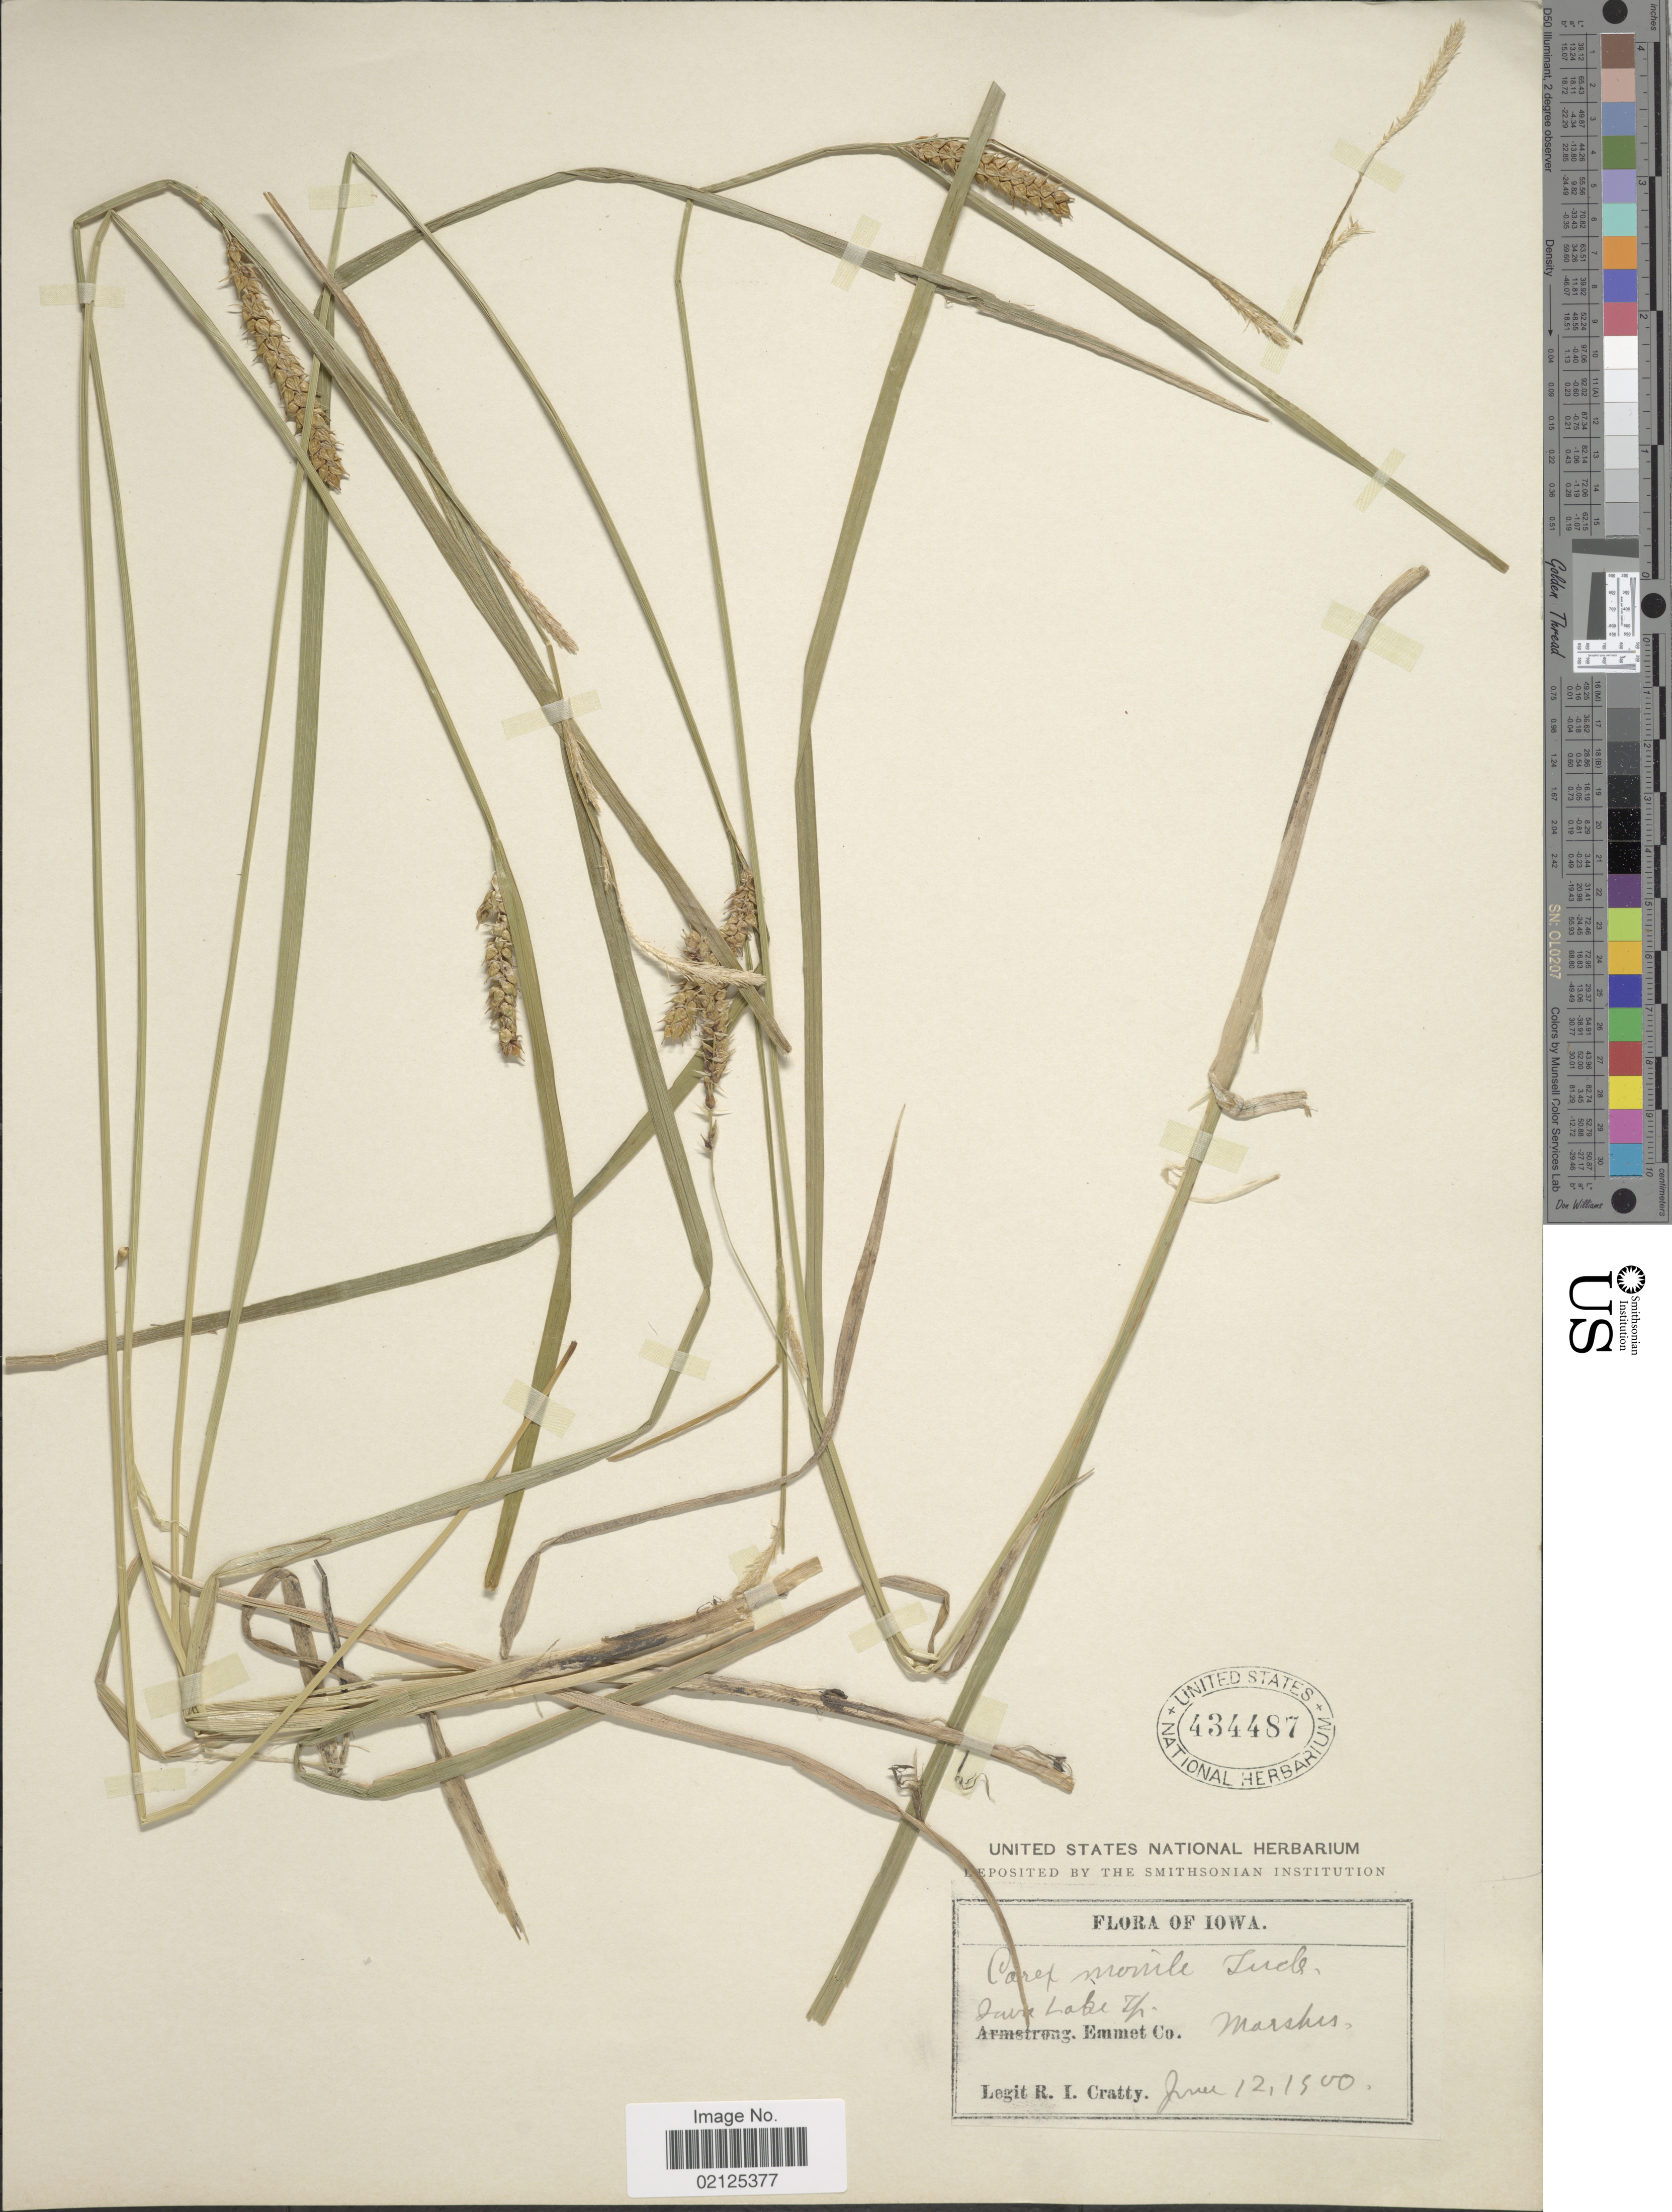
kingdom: Plantae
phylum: Tracheophyta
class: Liliopsida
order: Poales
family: Cyperaceae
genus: Carex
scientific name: Carex vesicaria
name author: L.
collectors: R. Cratty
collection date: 1900-06-12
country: United States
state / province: Iowa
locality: Java Lake Tp. Emmet Co. Marshes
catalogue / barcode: US 434487